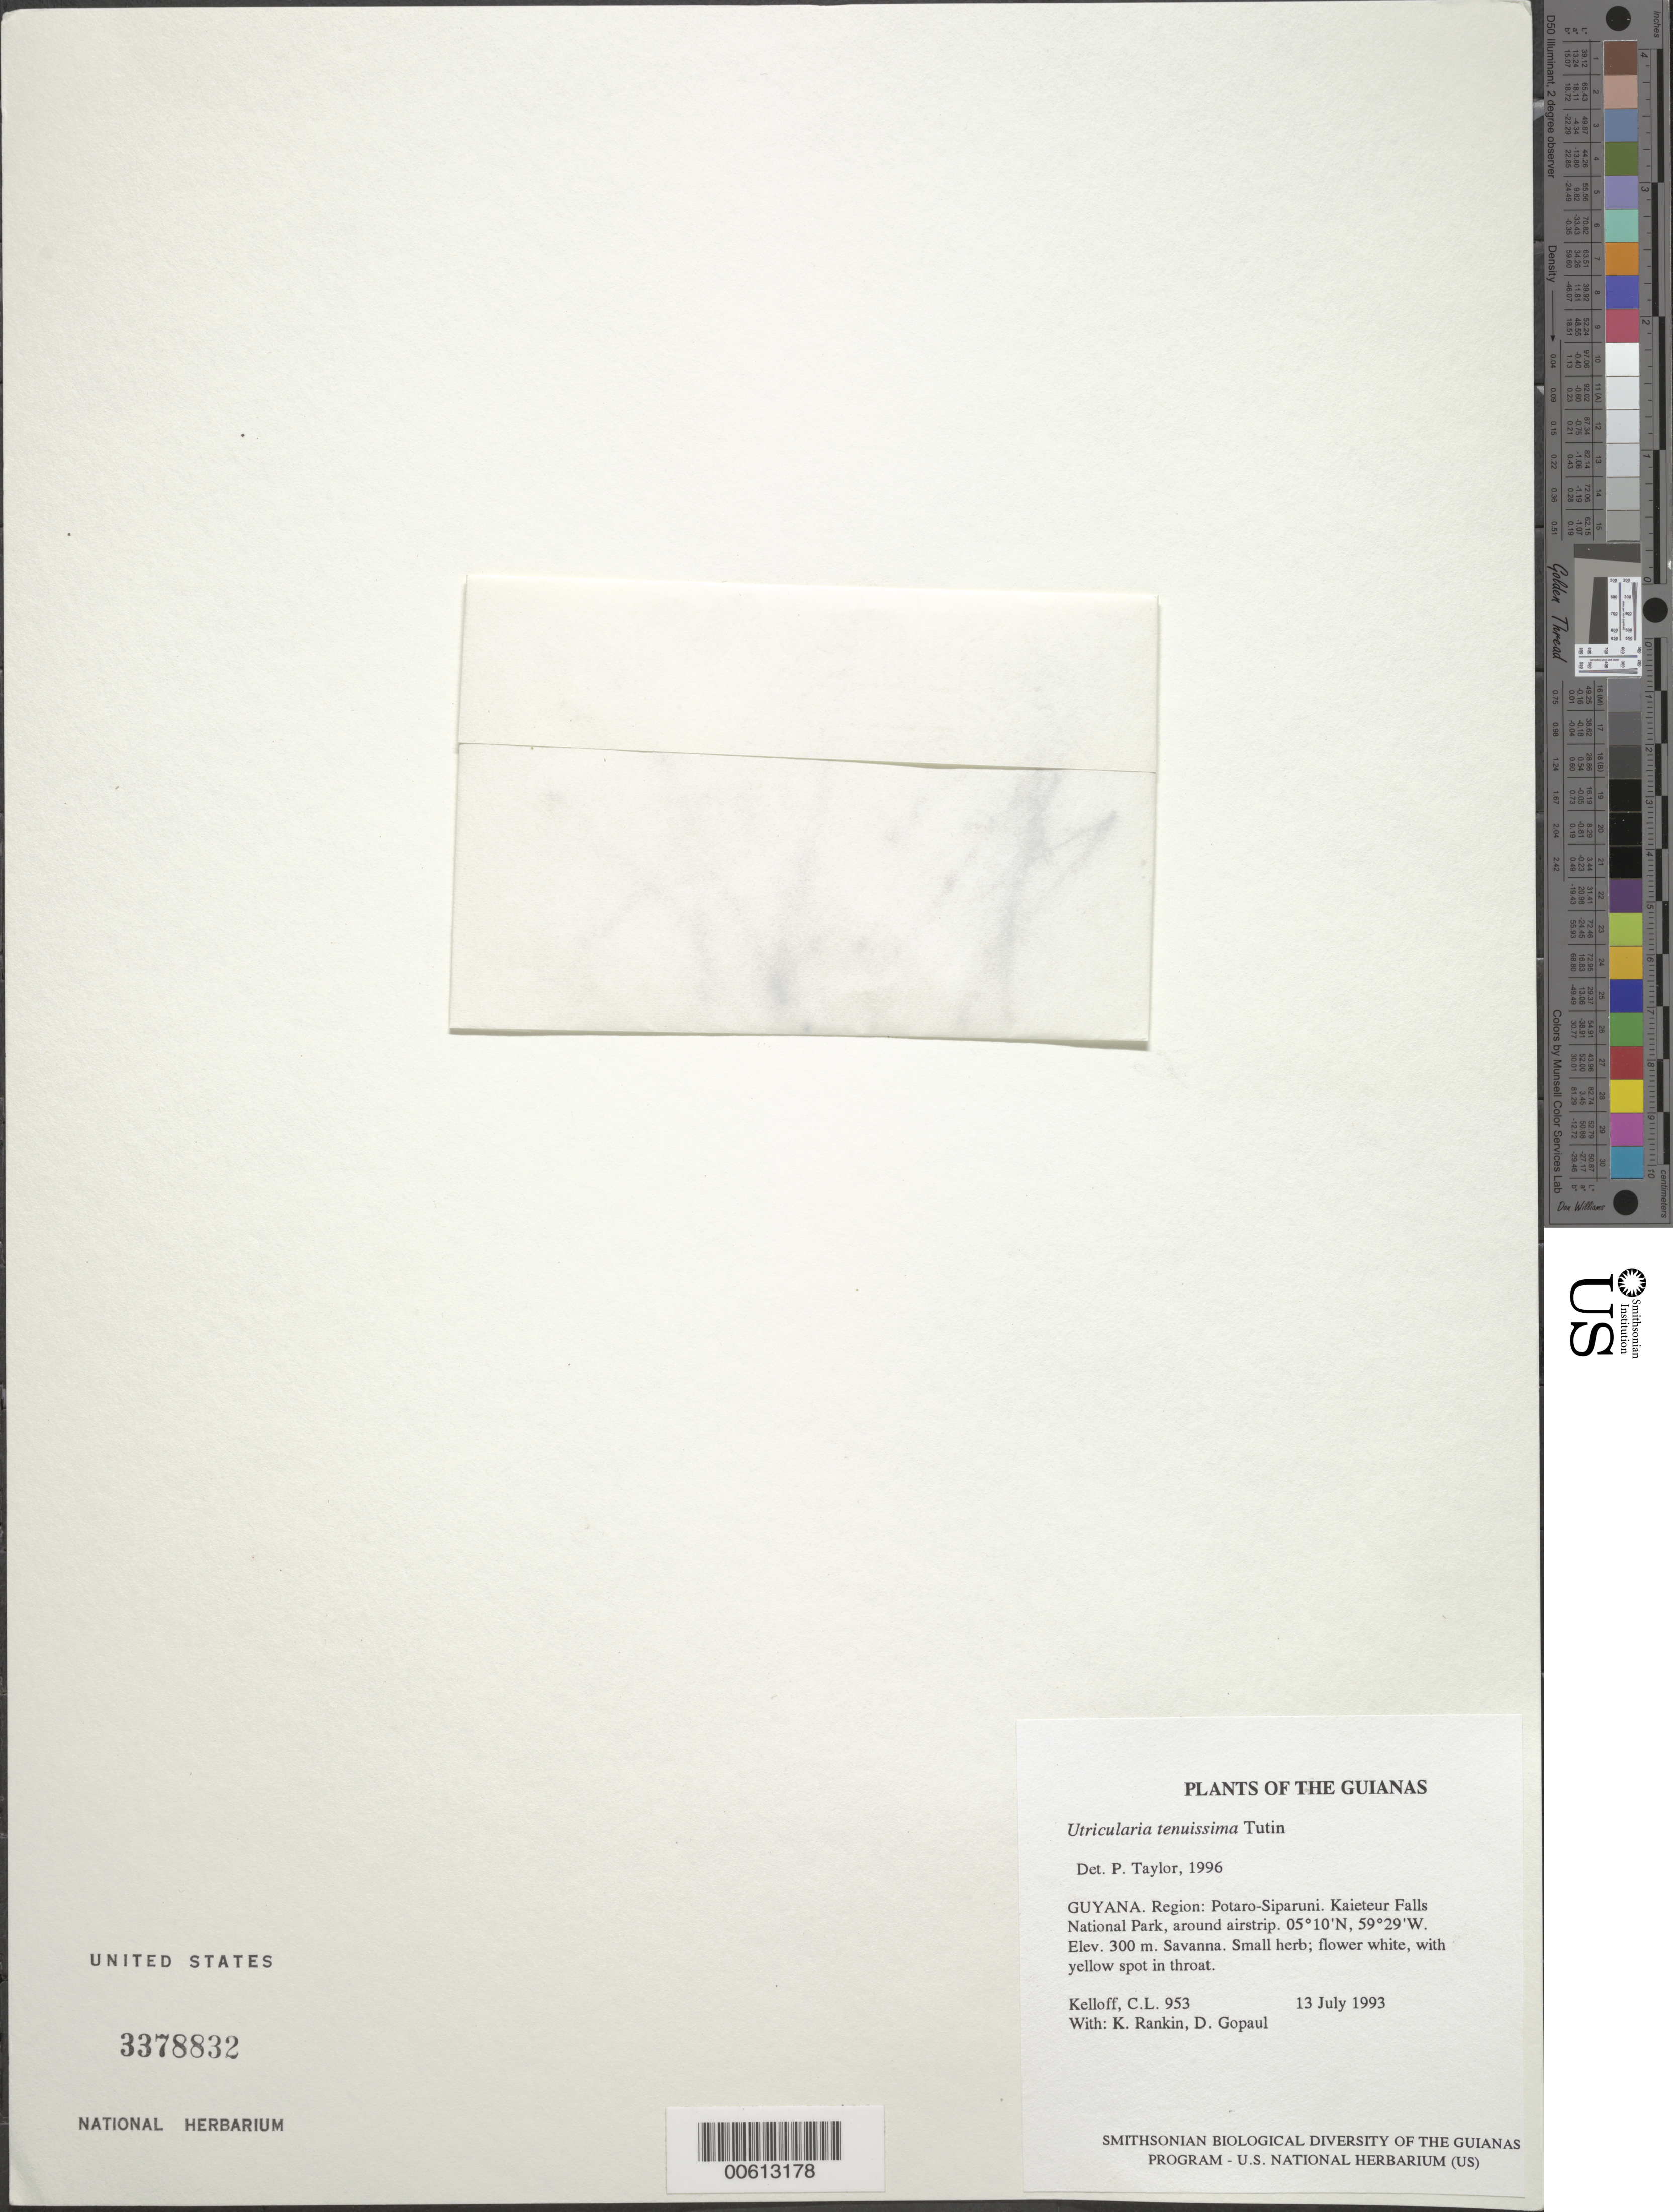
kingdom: Plantae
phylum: Tracheophyta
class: Magnoliopsida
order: Lamiales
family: Lentibulariaceae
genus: Utricularia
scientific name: Utricularia tenuissima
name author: Tutin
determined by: Taylor, P.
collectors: C. L. Kelloff, K. Rankin & D. Gopaul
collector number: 953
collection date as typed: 13 July 1993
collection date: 1993-07-13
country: Guyana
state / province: Potaro-Siparuni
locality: Kaieteur Falls National Park, around airstrip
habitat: Savanna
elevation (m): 300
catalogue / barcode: US 3378832